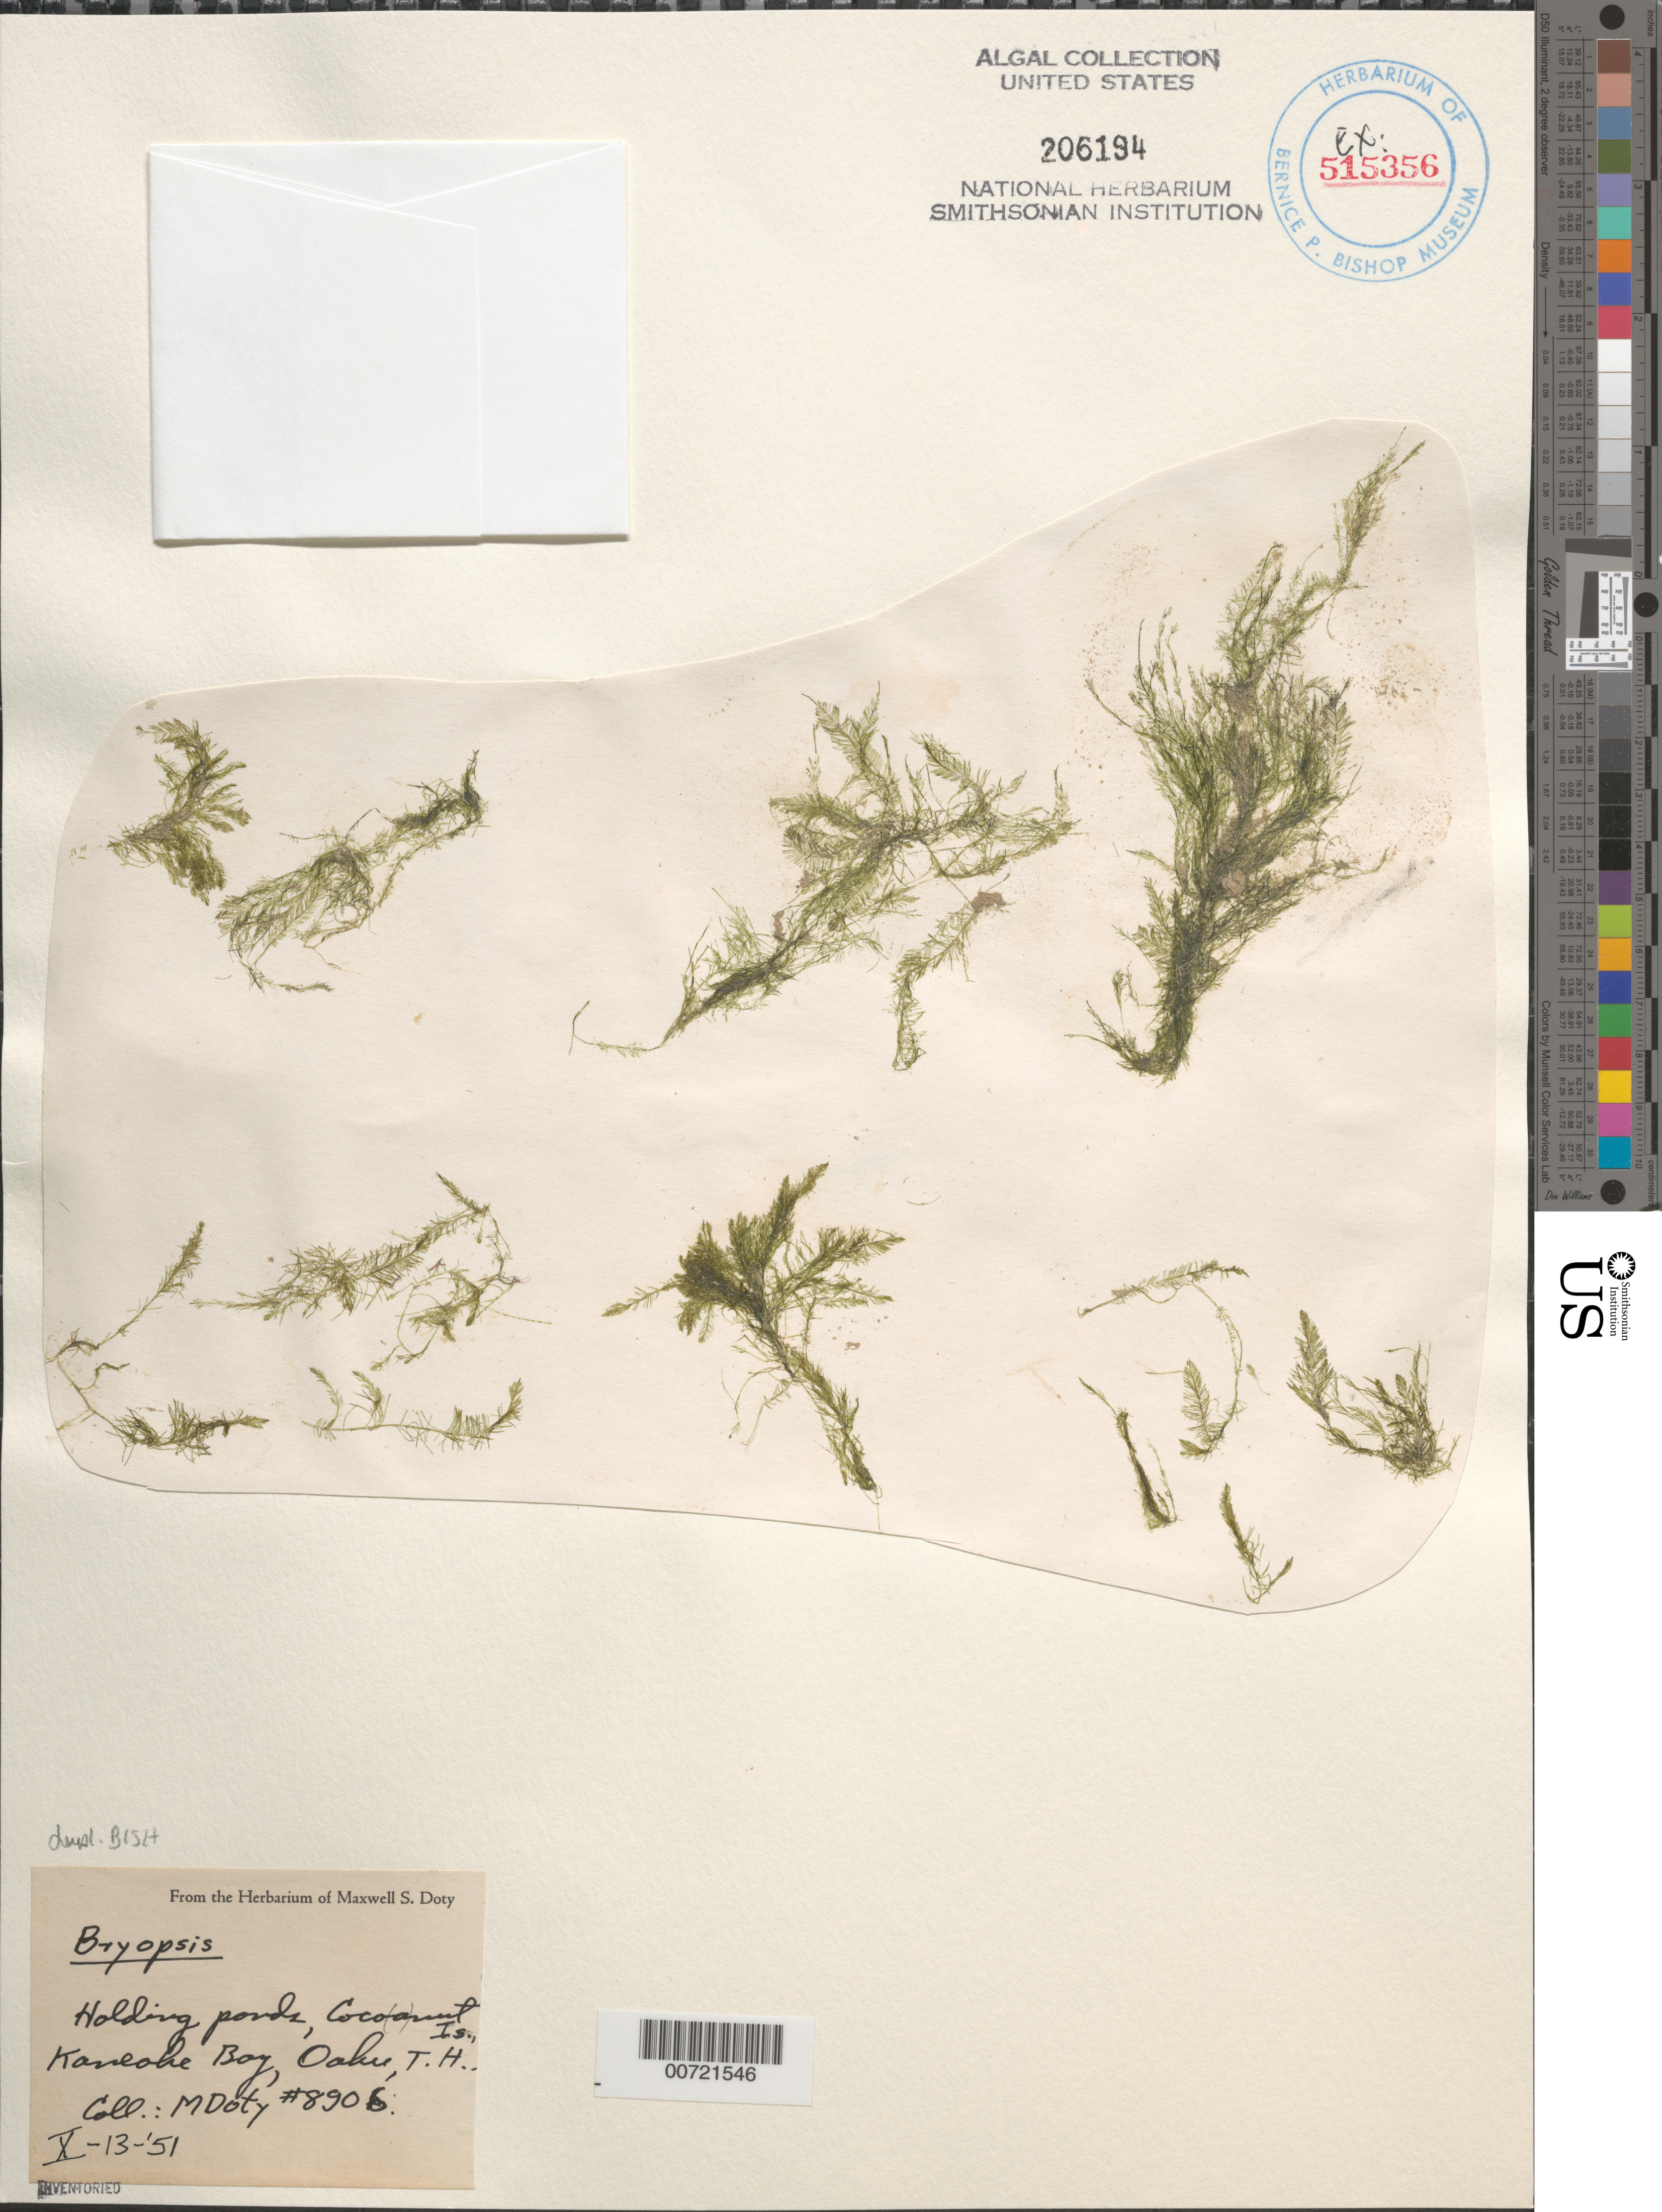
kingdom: Plantae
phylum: Chlorophyta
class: Ulvophyceae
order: Bryopsidales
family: Bryopsidaceae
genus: Bryopsis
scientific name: Bryopsis sp.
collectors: M. S. Doty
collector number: MSD 8906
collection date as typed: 13 Oct 1951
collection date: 1951-10-13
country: United States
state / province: Hawaii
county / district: Honolulu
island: Oahu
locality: Coconut Island (Cocoanut Island), Kaneohe Bay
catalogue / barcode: US 206194